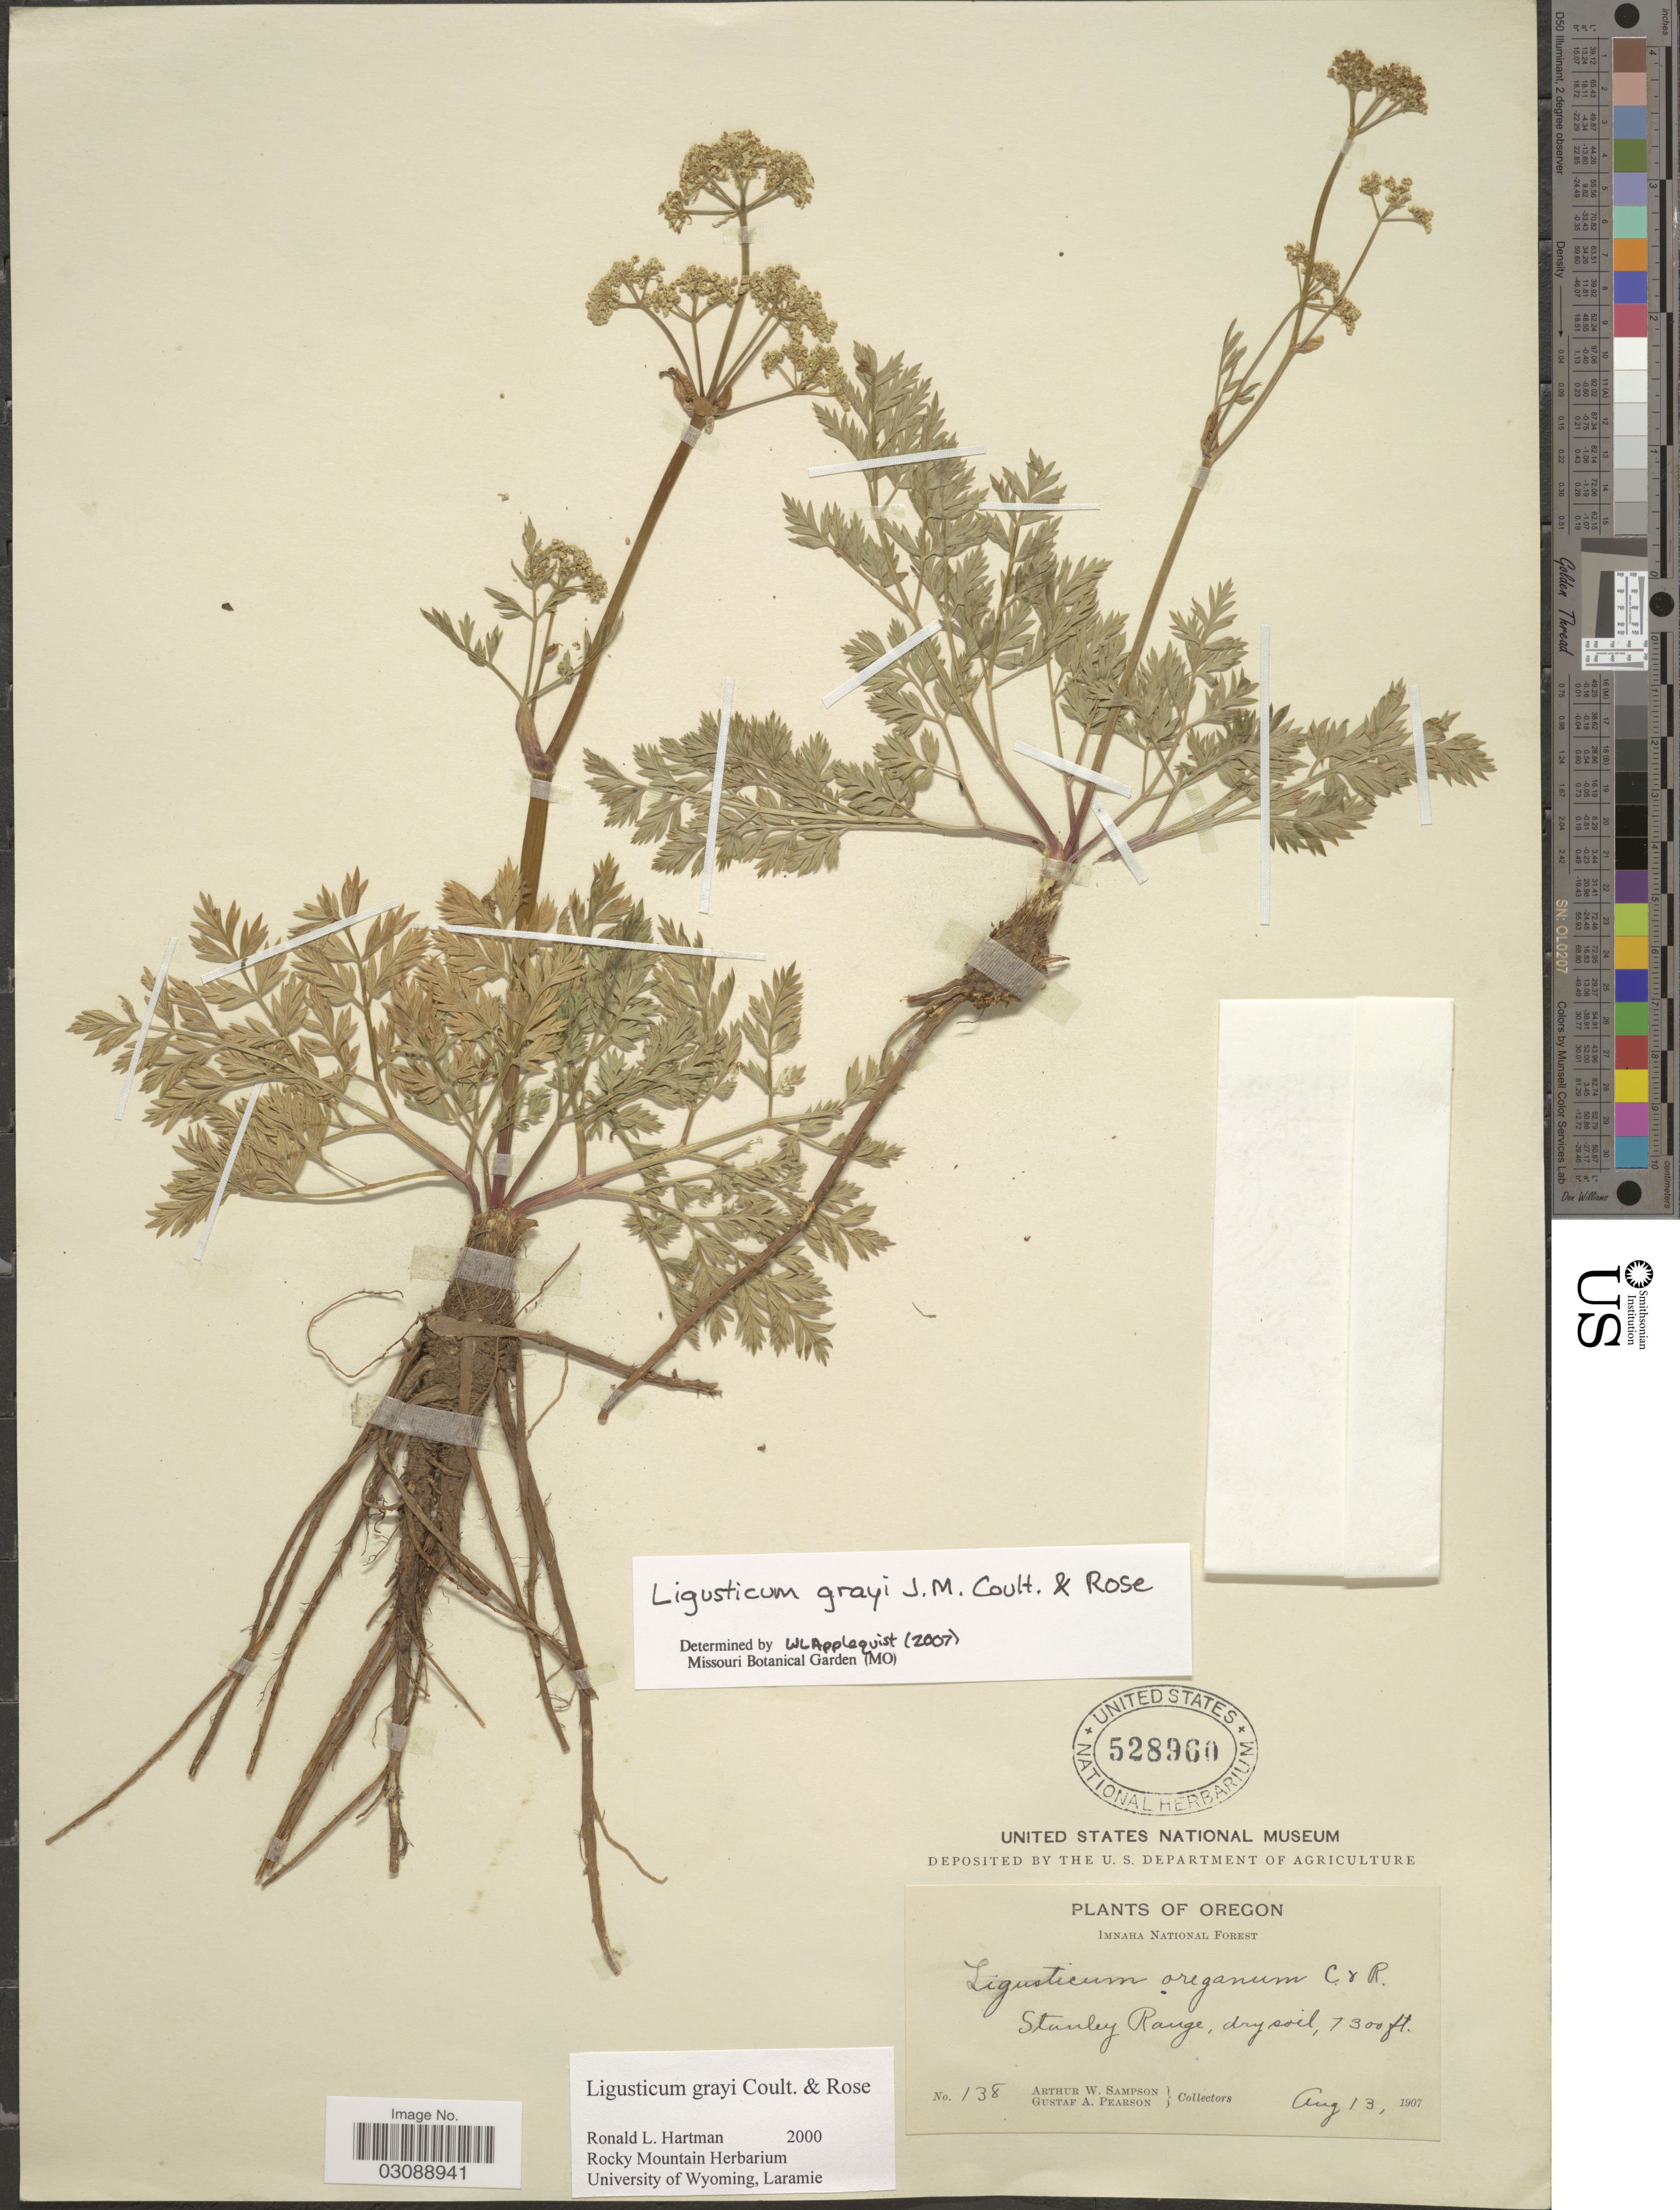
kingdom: Plantae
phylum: Tracheophyta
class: Magnoliopsida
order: Apiales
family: Apiaceae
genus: Ligusticum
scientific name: Ligusticum grayi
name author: J.M. Coult. & Rose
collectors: A. Sampson & G. Pearson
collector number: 138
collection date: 1907-08-13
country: United States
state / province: Oregon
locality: Imnaha National Forest. Stanley Range.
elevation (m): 2225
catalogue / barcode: US 528960